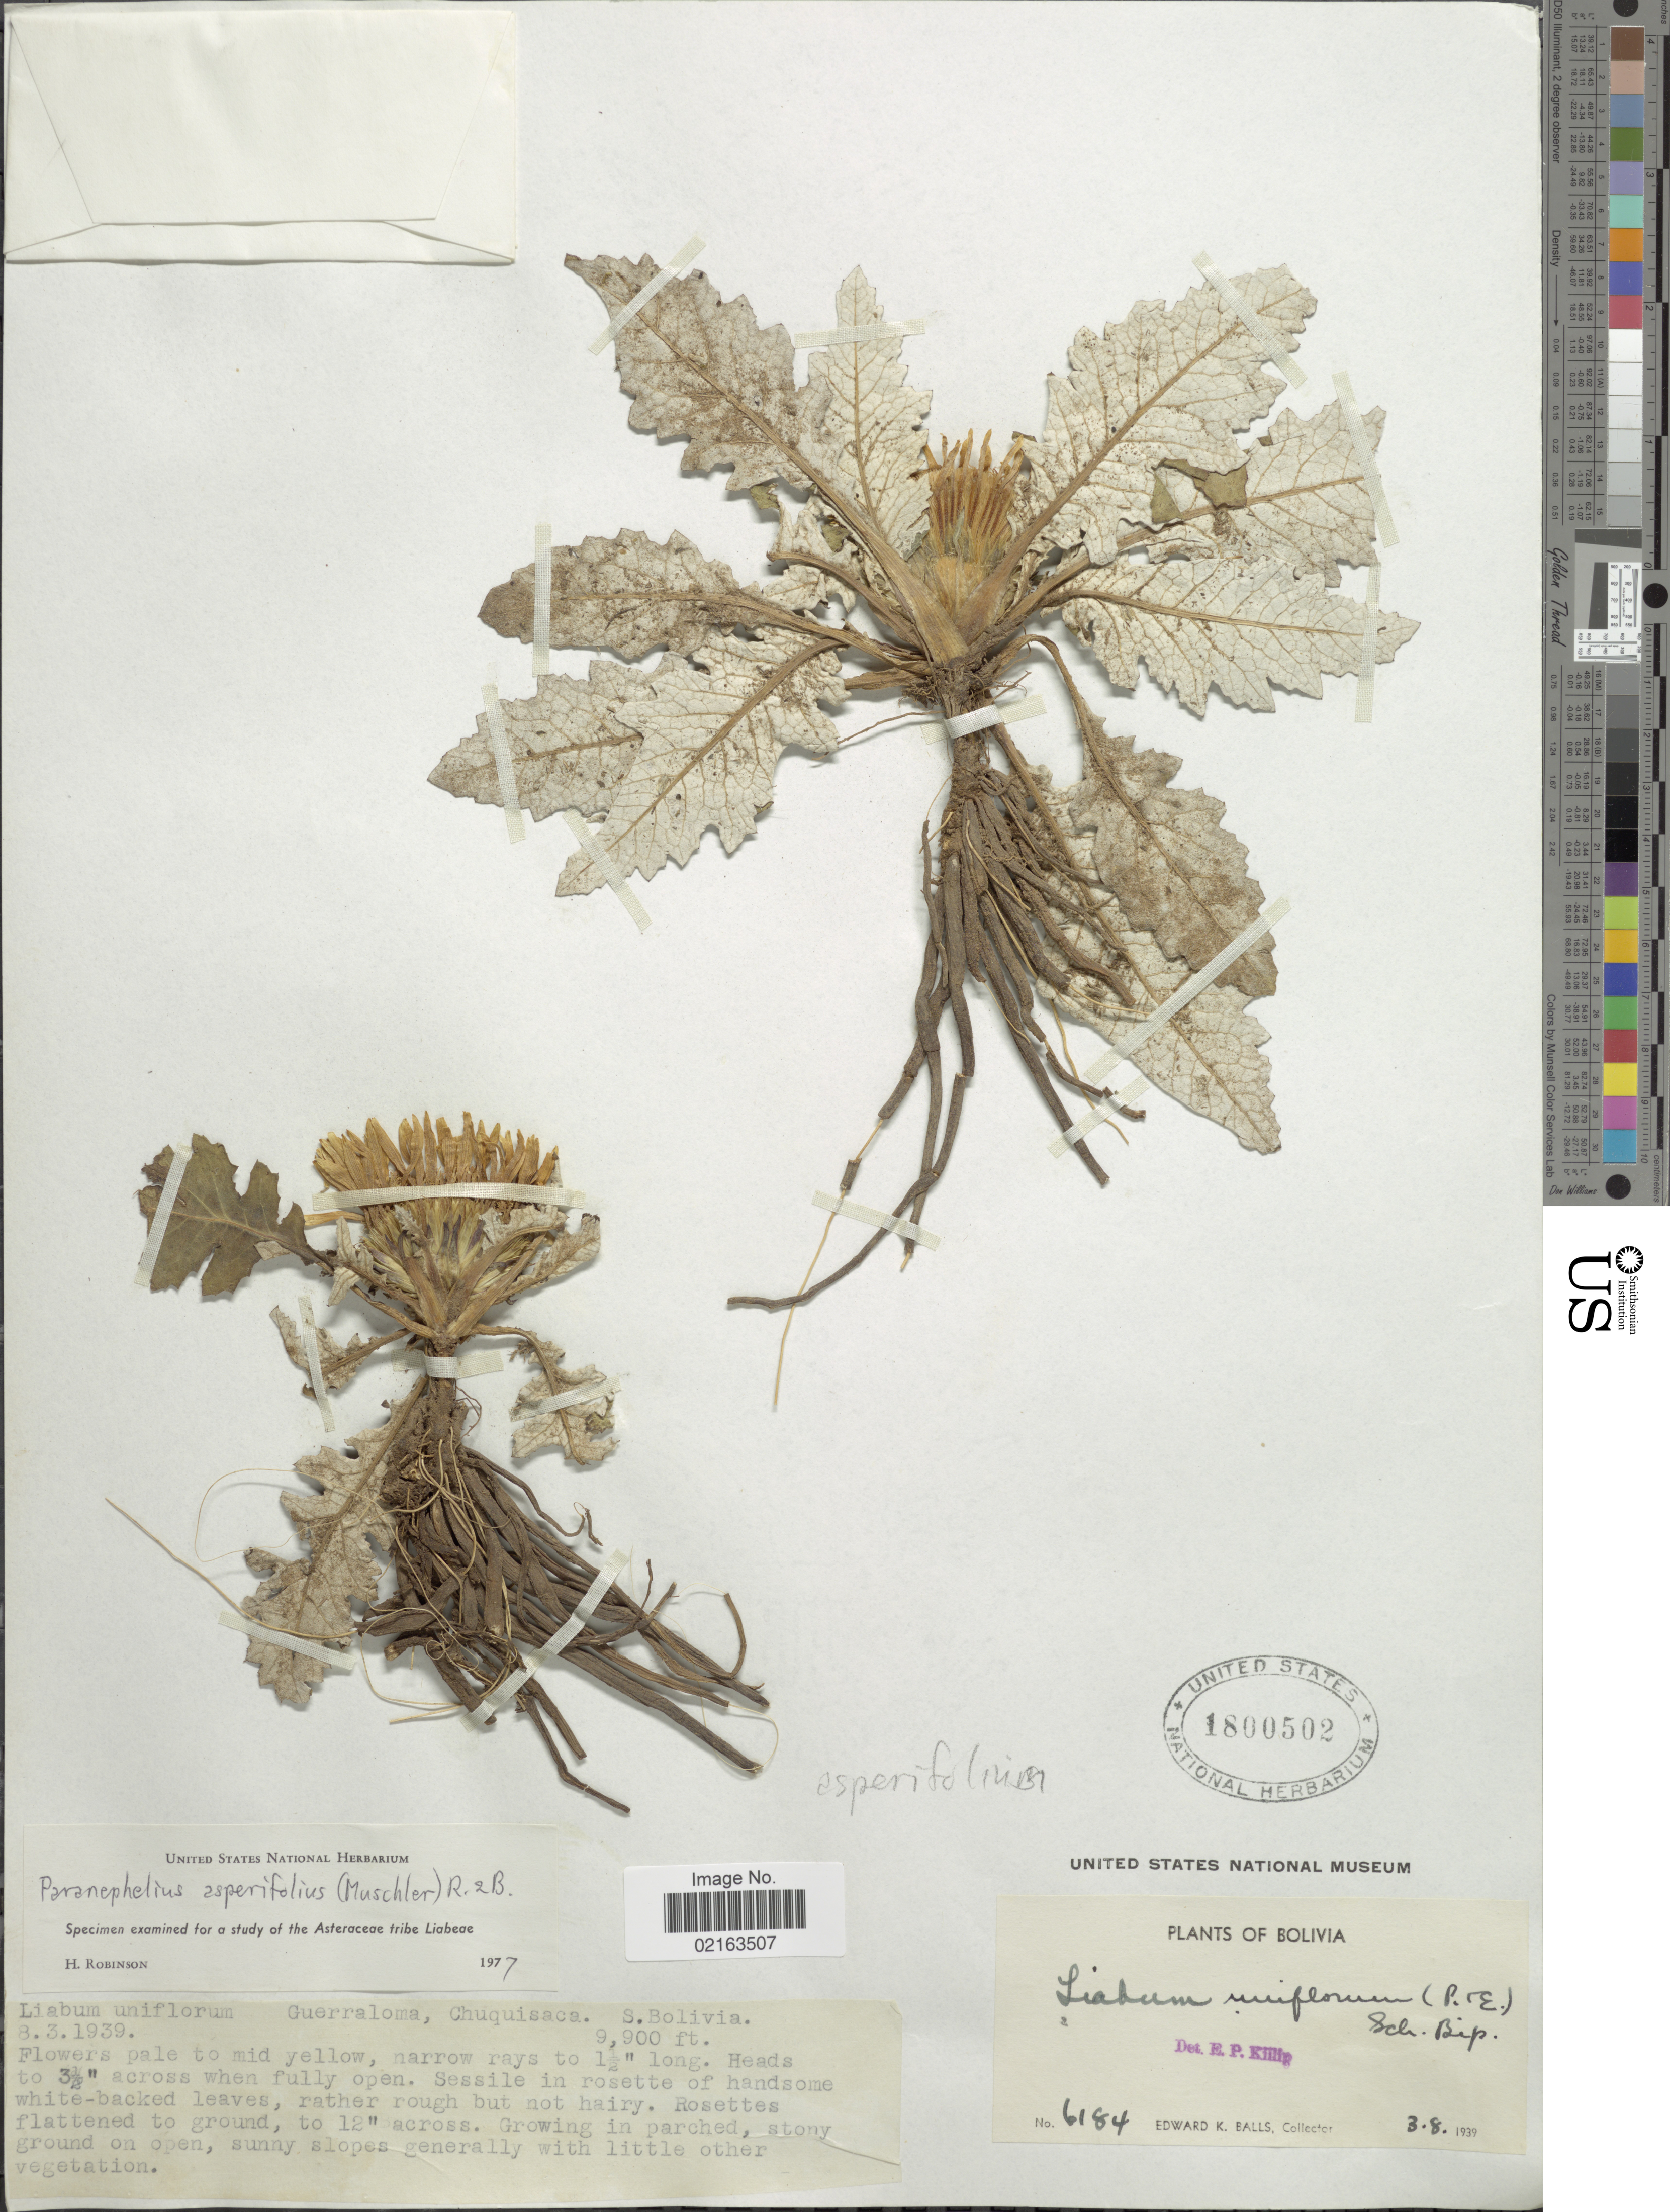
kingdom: Plantae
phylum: Tracheophyta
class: Magnoliopsida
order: Asterales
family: Asteraceae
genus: Paranephelius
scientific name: Paranephelius asperifolius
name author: (Muschl.) H. Rob. & Brettell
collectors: E. K. Balls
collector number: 6184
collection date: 1939-08-03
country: Bolivia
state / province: Chuquisaca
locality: Guerraloma, Chuquisaca. S. Bolivia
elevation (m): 3018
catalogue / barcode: US 1800502